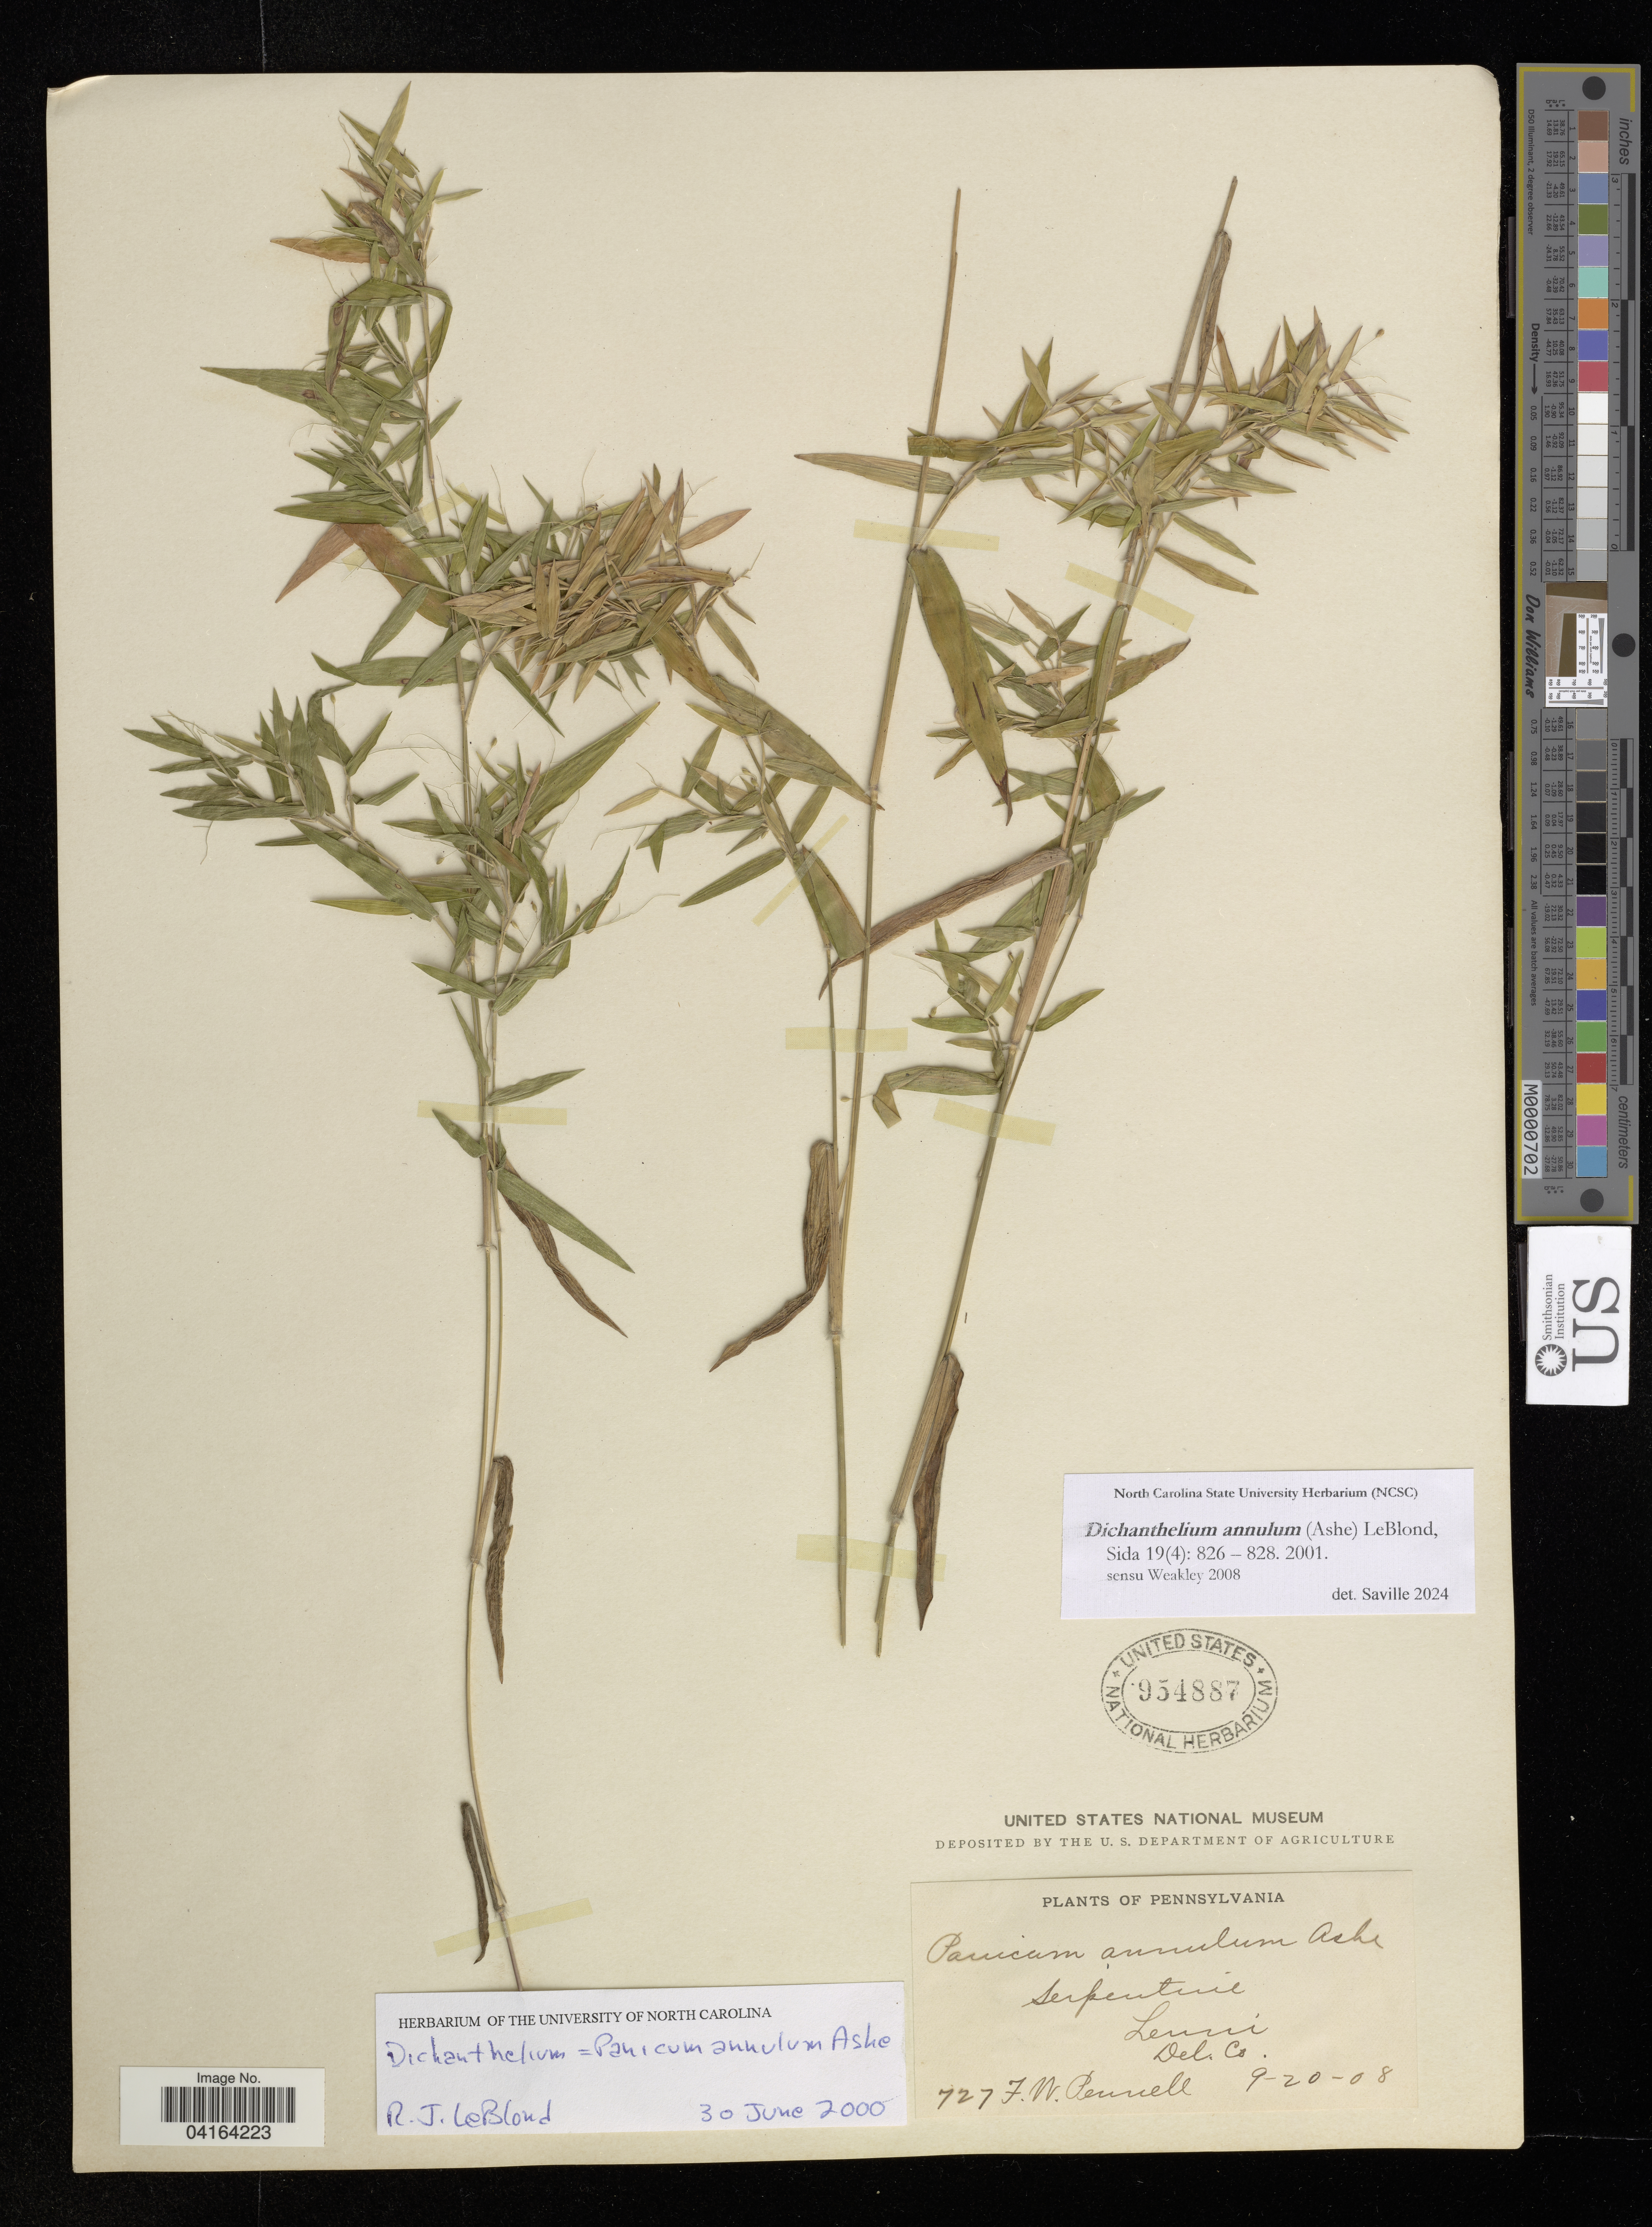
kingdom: Plantae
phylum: Tracheophyta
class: Liliopsida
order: Poales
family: Poaceae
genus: Dichanthelium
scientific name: Dichanthelium annulum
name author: (Ashe) LeBlond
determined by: Saville, A. C., (NCSC), North Carolina State University (UNITED STATES)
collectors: F. W. Pennell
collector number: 727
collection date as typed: SEP 20 08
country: United States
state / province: Pennsylvania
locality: Lenni. Del. Co.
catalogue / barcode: US 954887